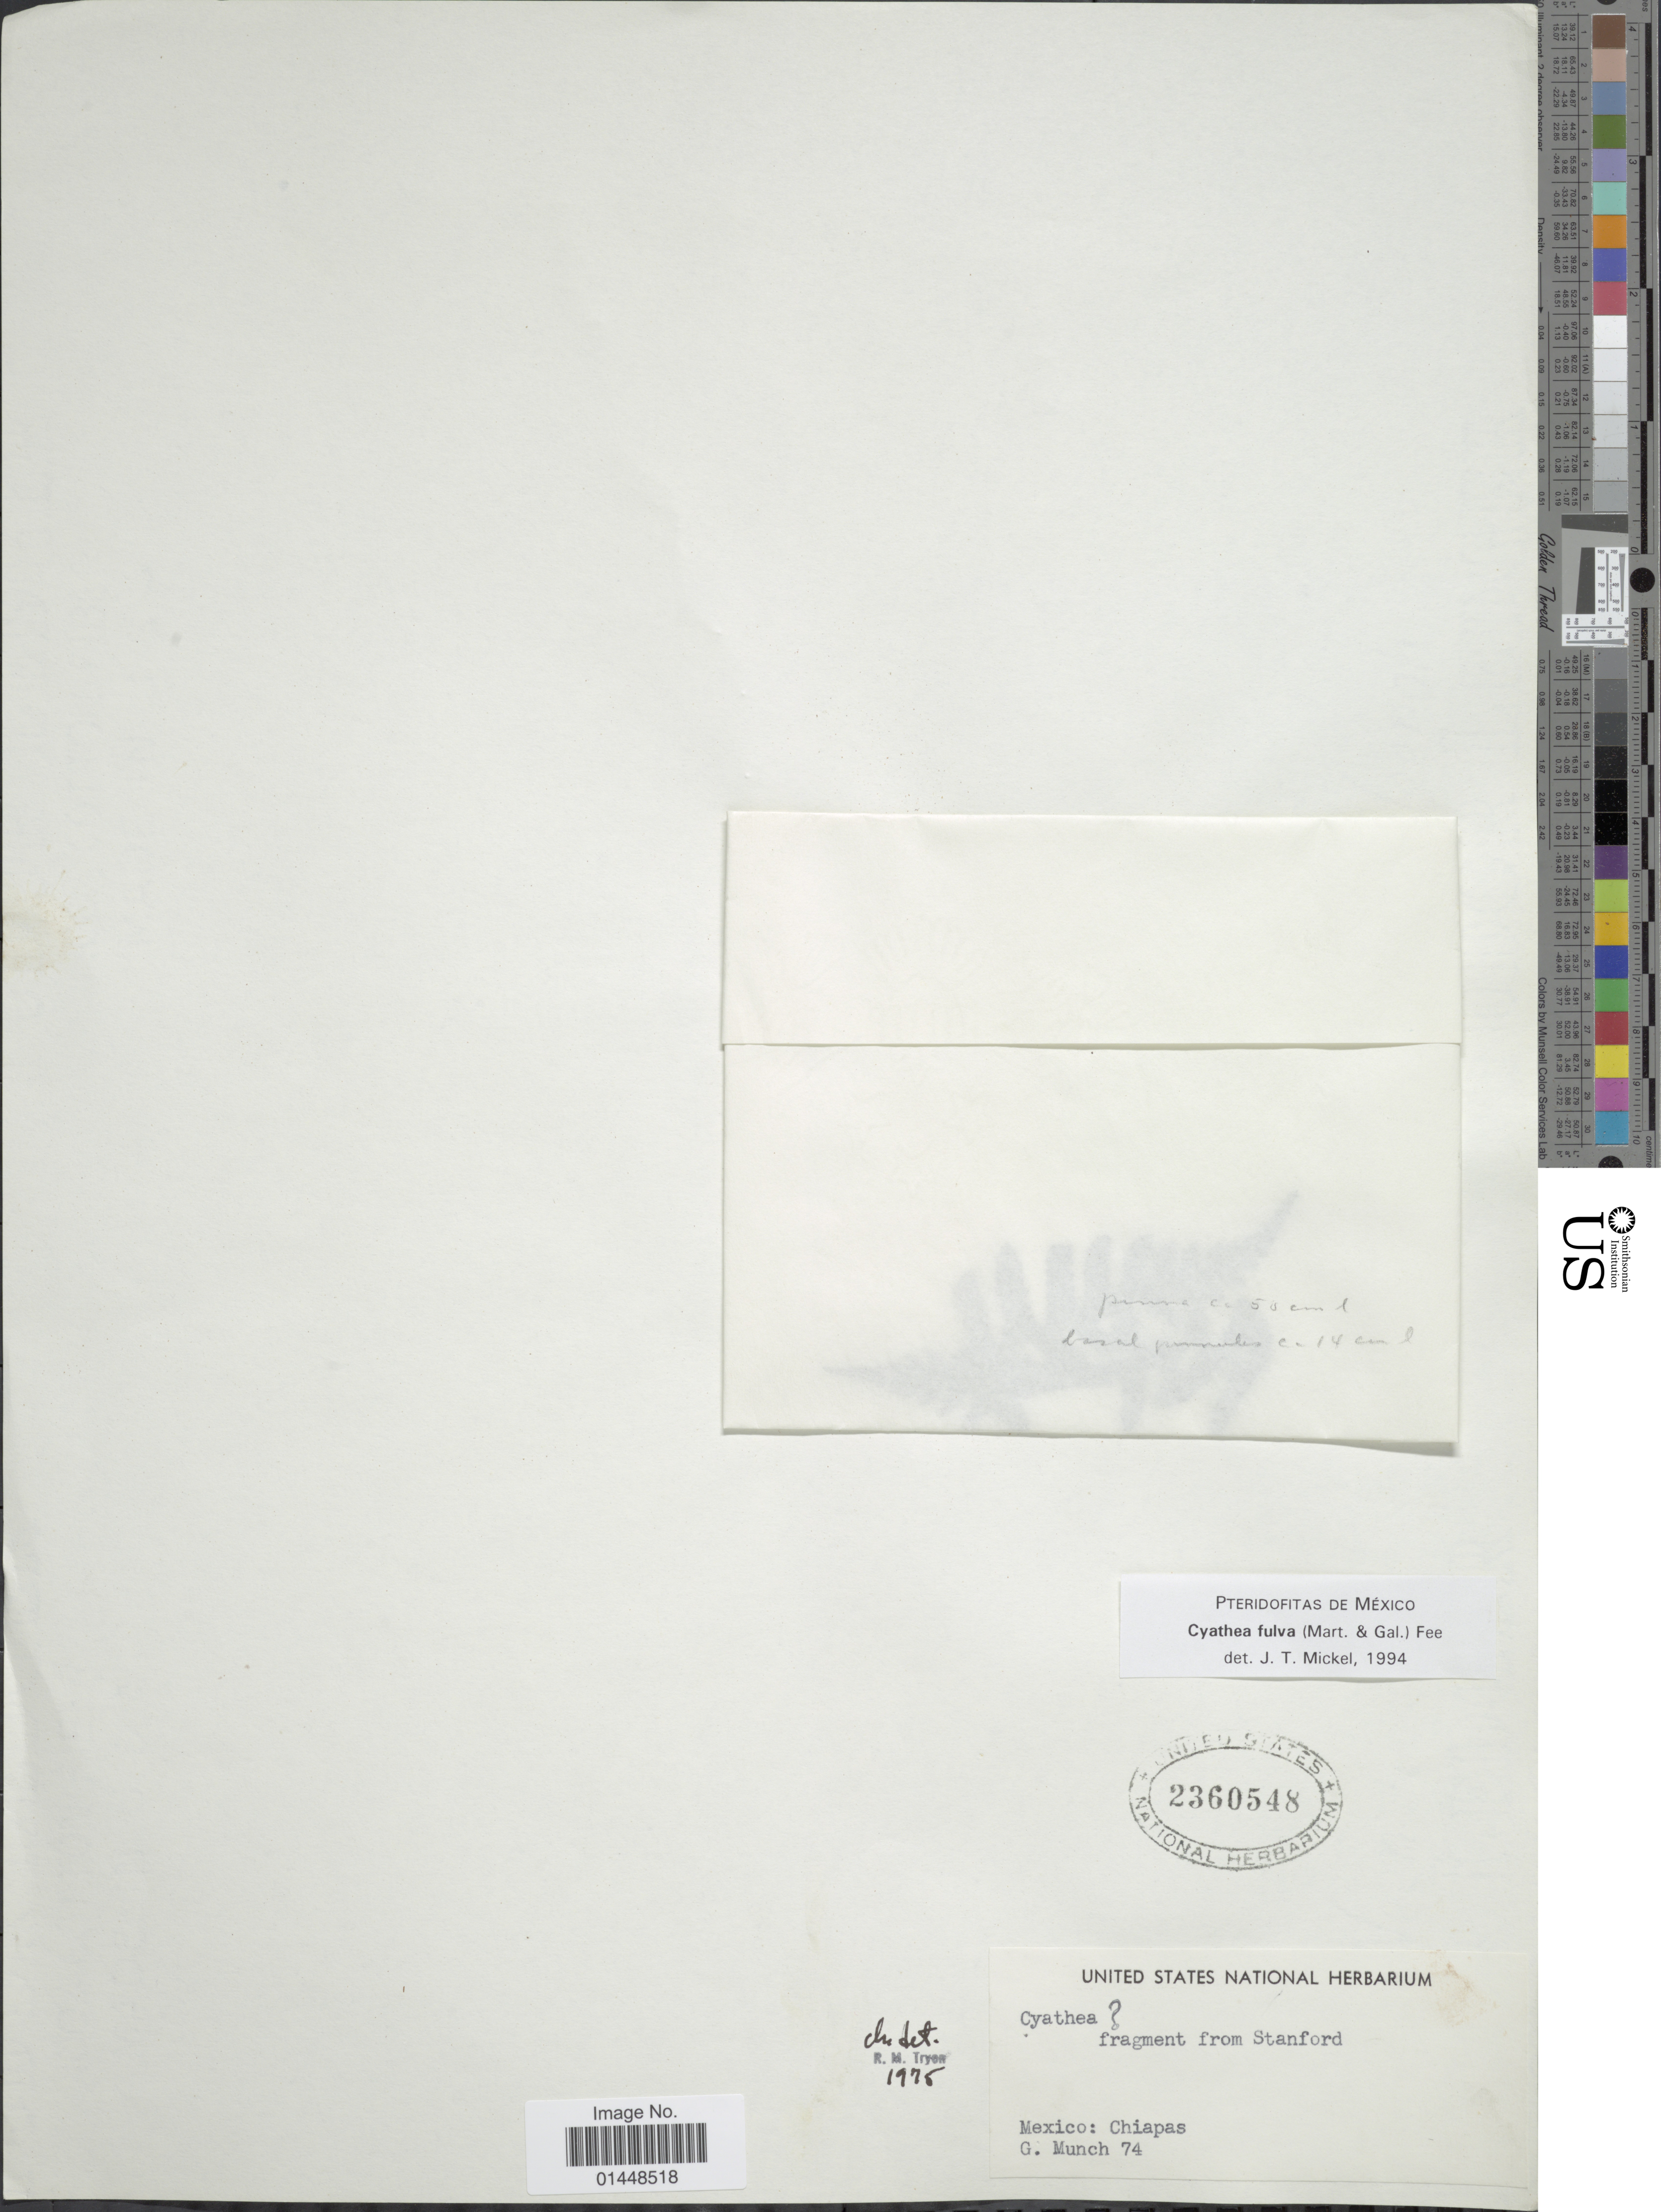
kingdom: Plantae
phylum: Tracheophyta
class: Polypodiopsida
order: Cyatheales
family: Cyatheaceae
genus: Cyathea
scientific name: Cyathea fulva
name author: (M. Martens & Galeotti) Fée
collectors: G. Munch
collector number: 74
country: Mexico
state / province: Chiapas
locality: Mexico: Chiapas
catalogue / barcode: US 2360548